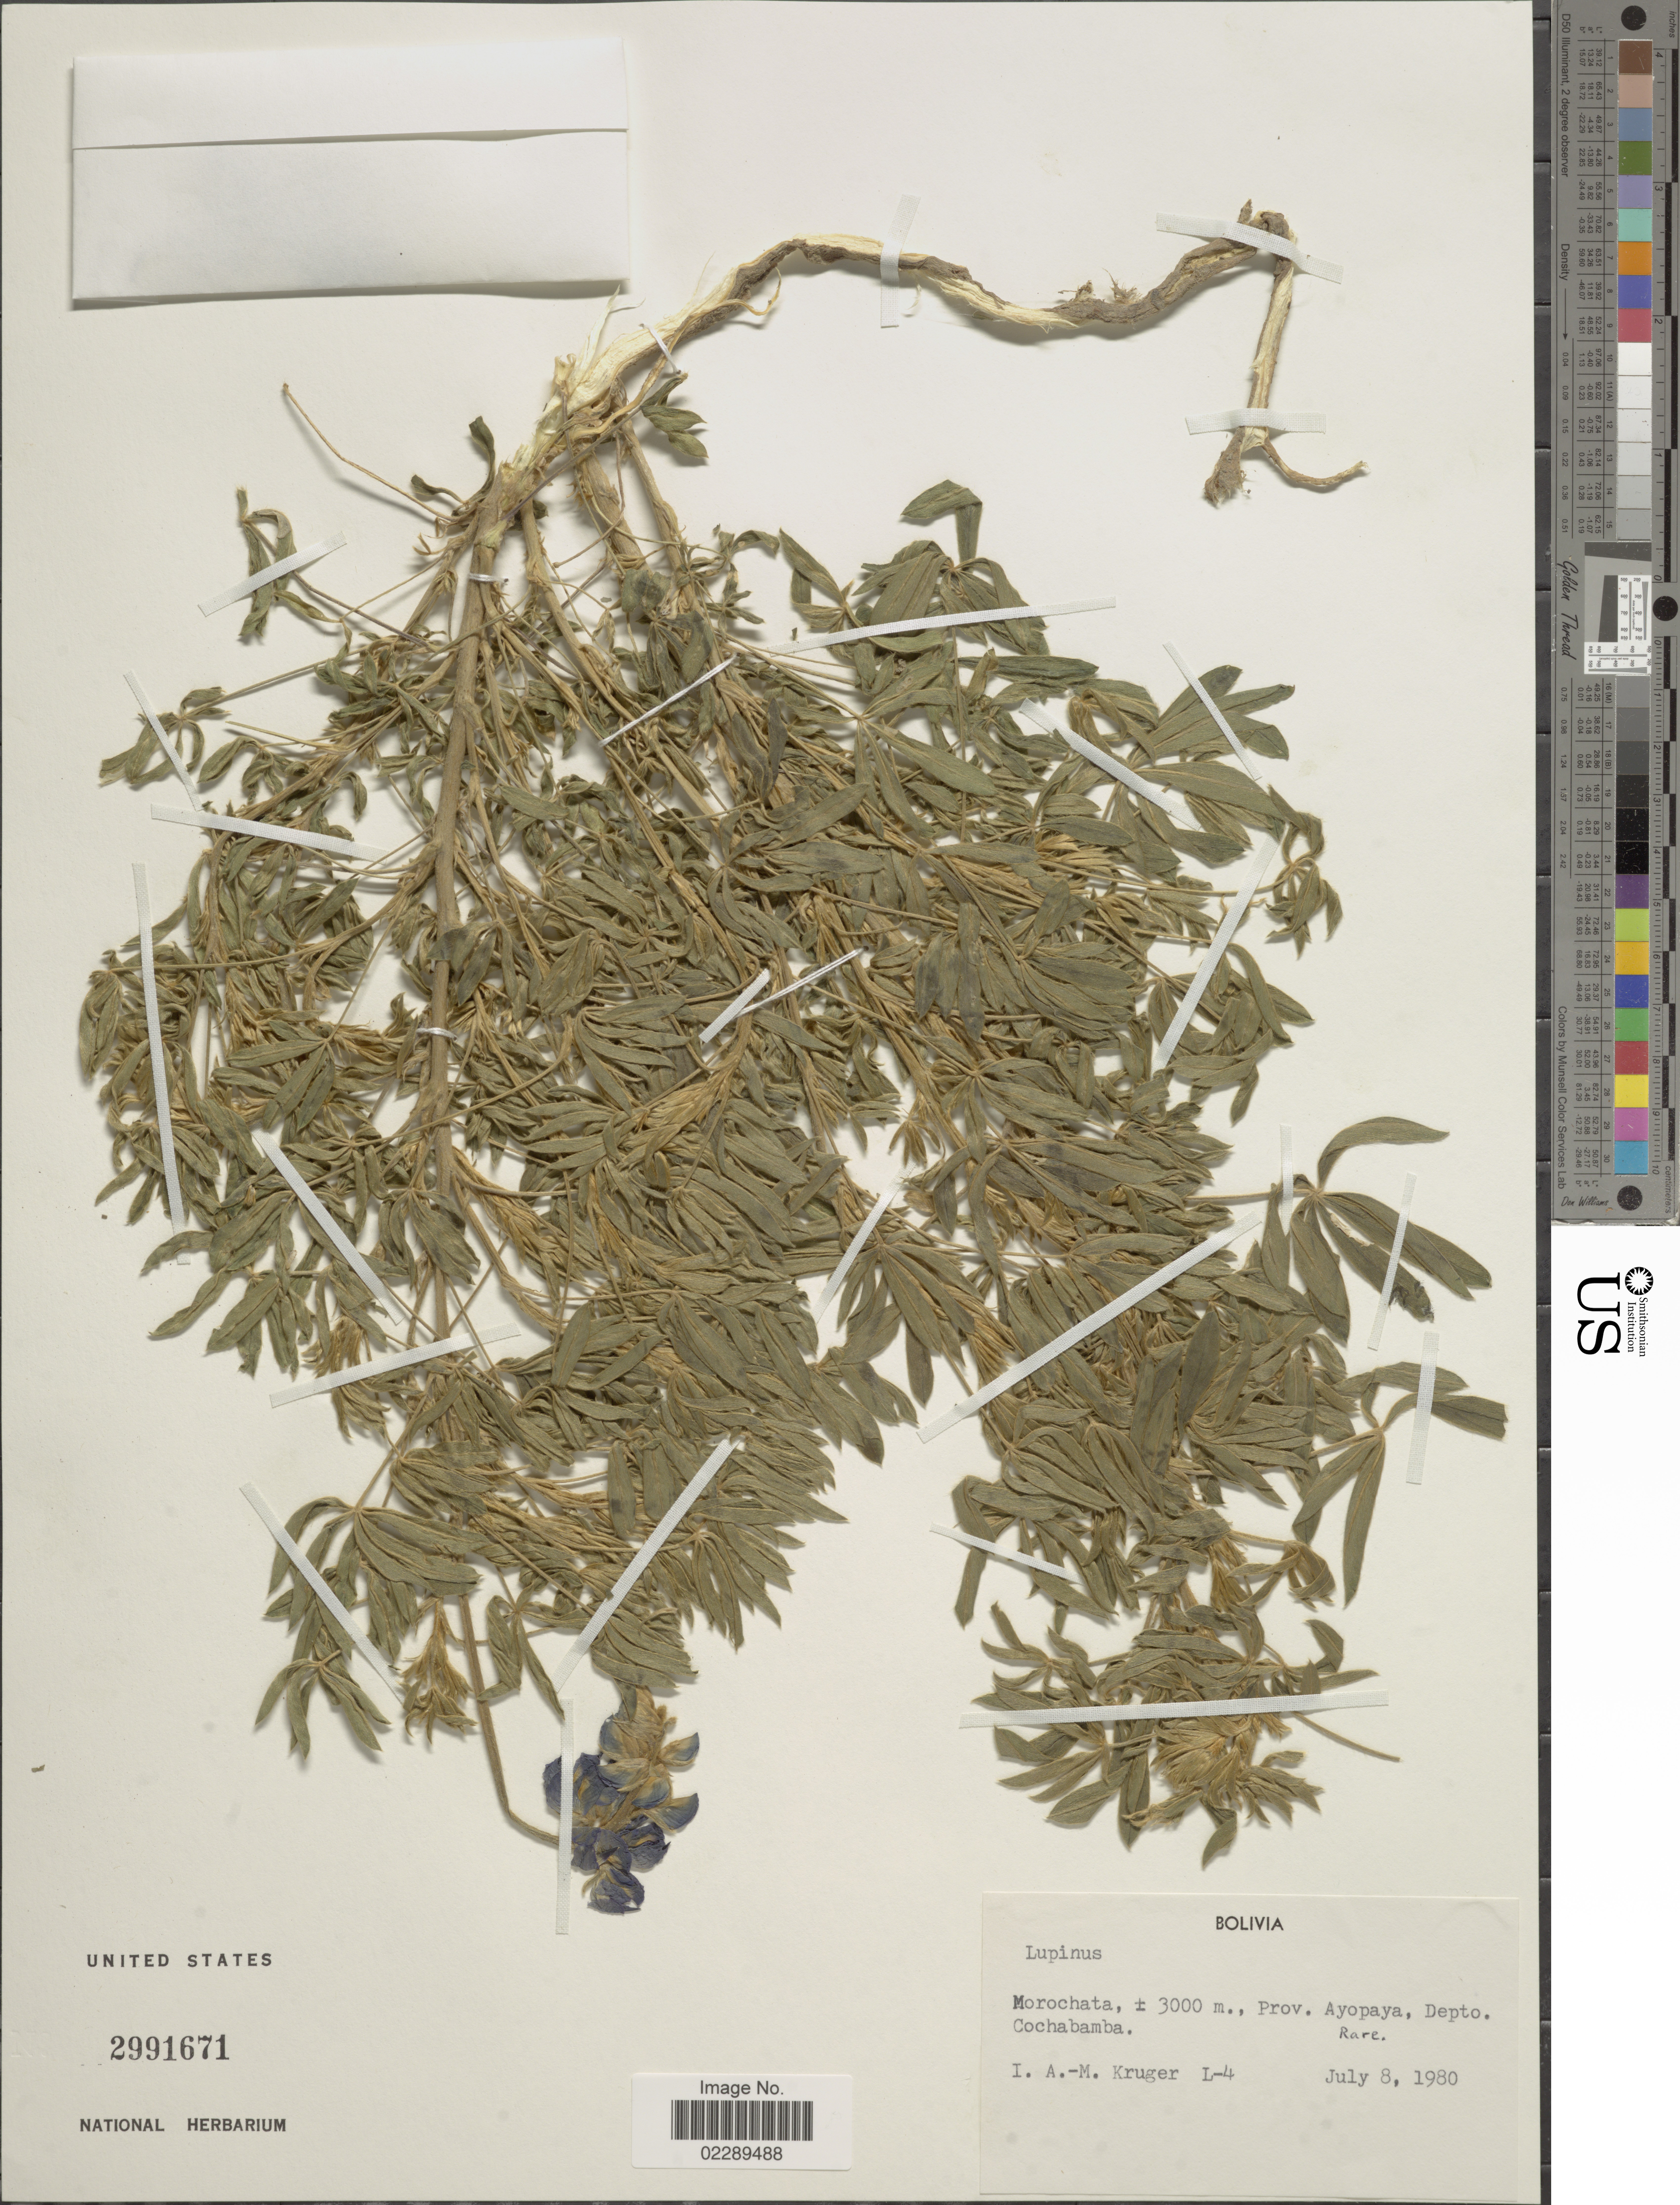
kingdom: Plantae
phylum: Tracheophyta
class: Magnoliopsida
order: Fabales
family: Fabaceae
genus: Lupinus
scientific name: Lupinus sp.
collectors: I. Kruger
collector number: L-4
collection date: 1980-07-08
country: Bolivia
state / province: Cochabamba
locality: Morochata, Prov. Ayopaya, Depto. Cochabamba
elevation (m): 3000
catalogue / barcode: US 2991671